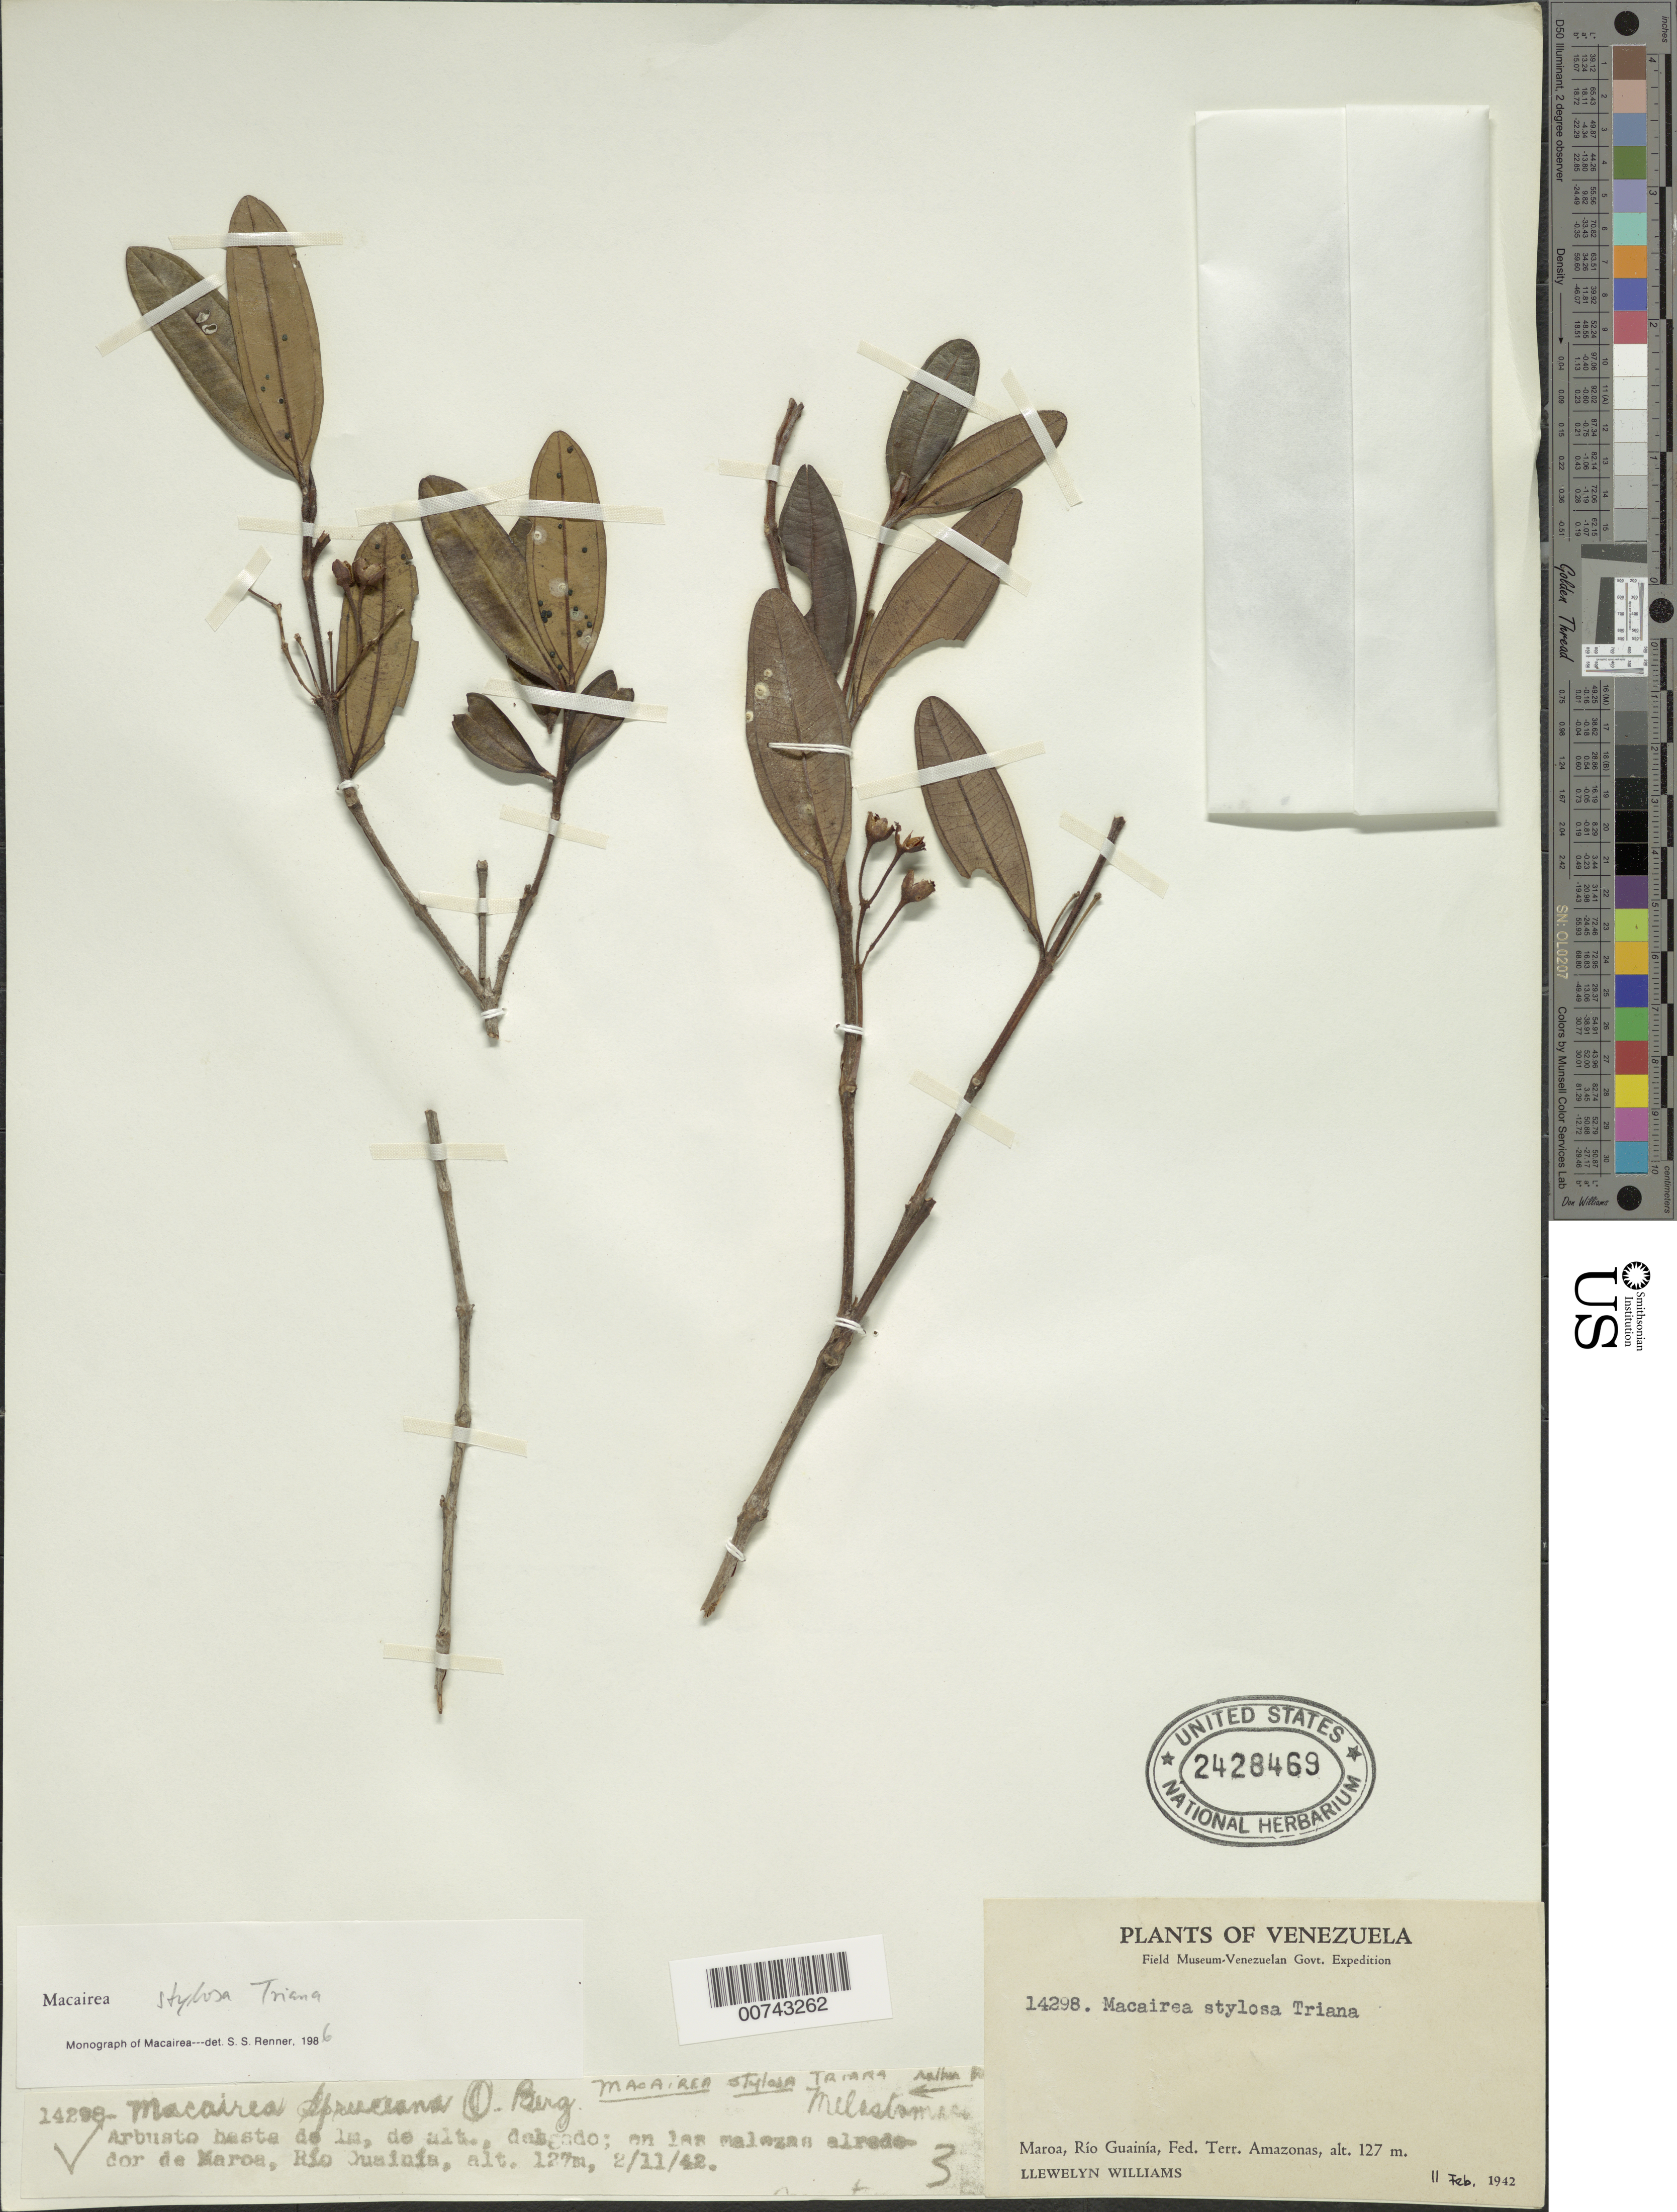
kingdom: Plantae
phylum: Tracheophyta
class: Magnoliopsida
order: Myrtales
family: Melastomataceae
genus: Macairea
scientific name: Macairea stylosa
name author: Triana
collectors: Ll. Williams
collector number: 14298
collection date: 1942-02-11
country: Venezuela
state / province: Amazonas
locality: Maroa, Río Guainía, Fed. Terr. Amazonas.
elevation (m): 127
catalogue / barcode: US 2428469